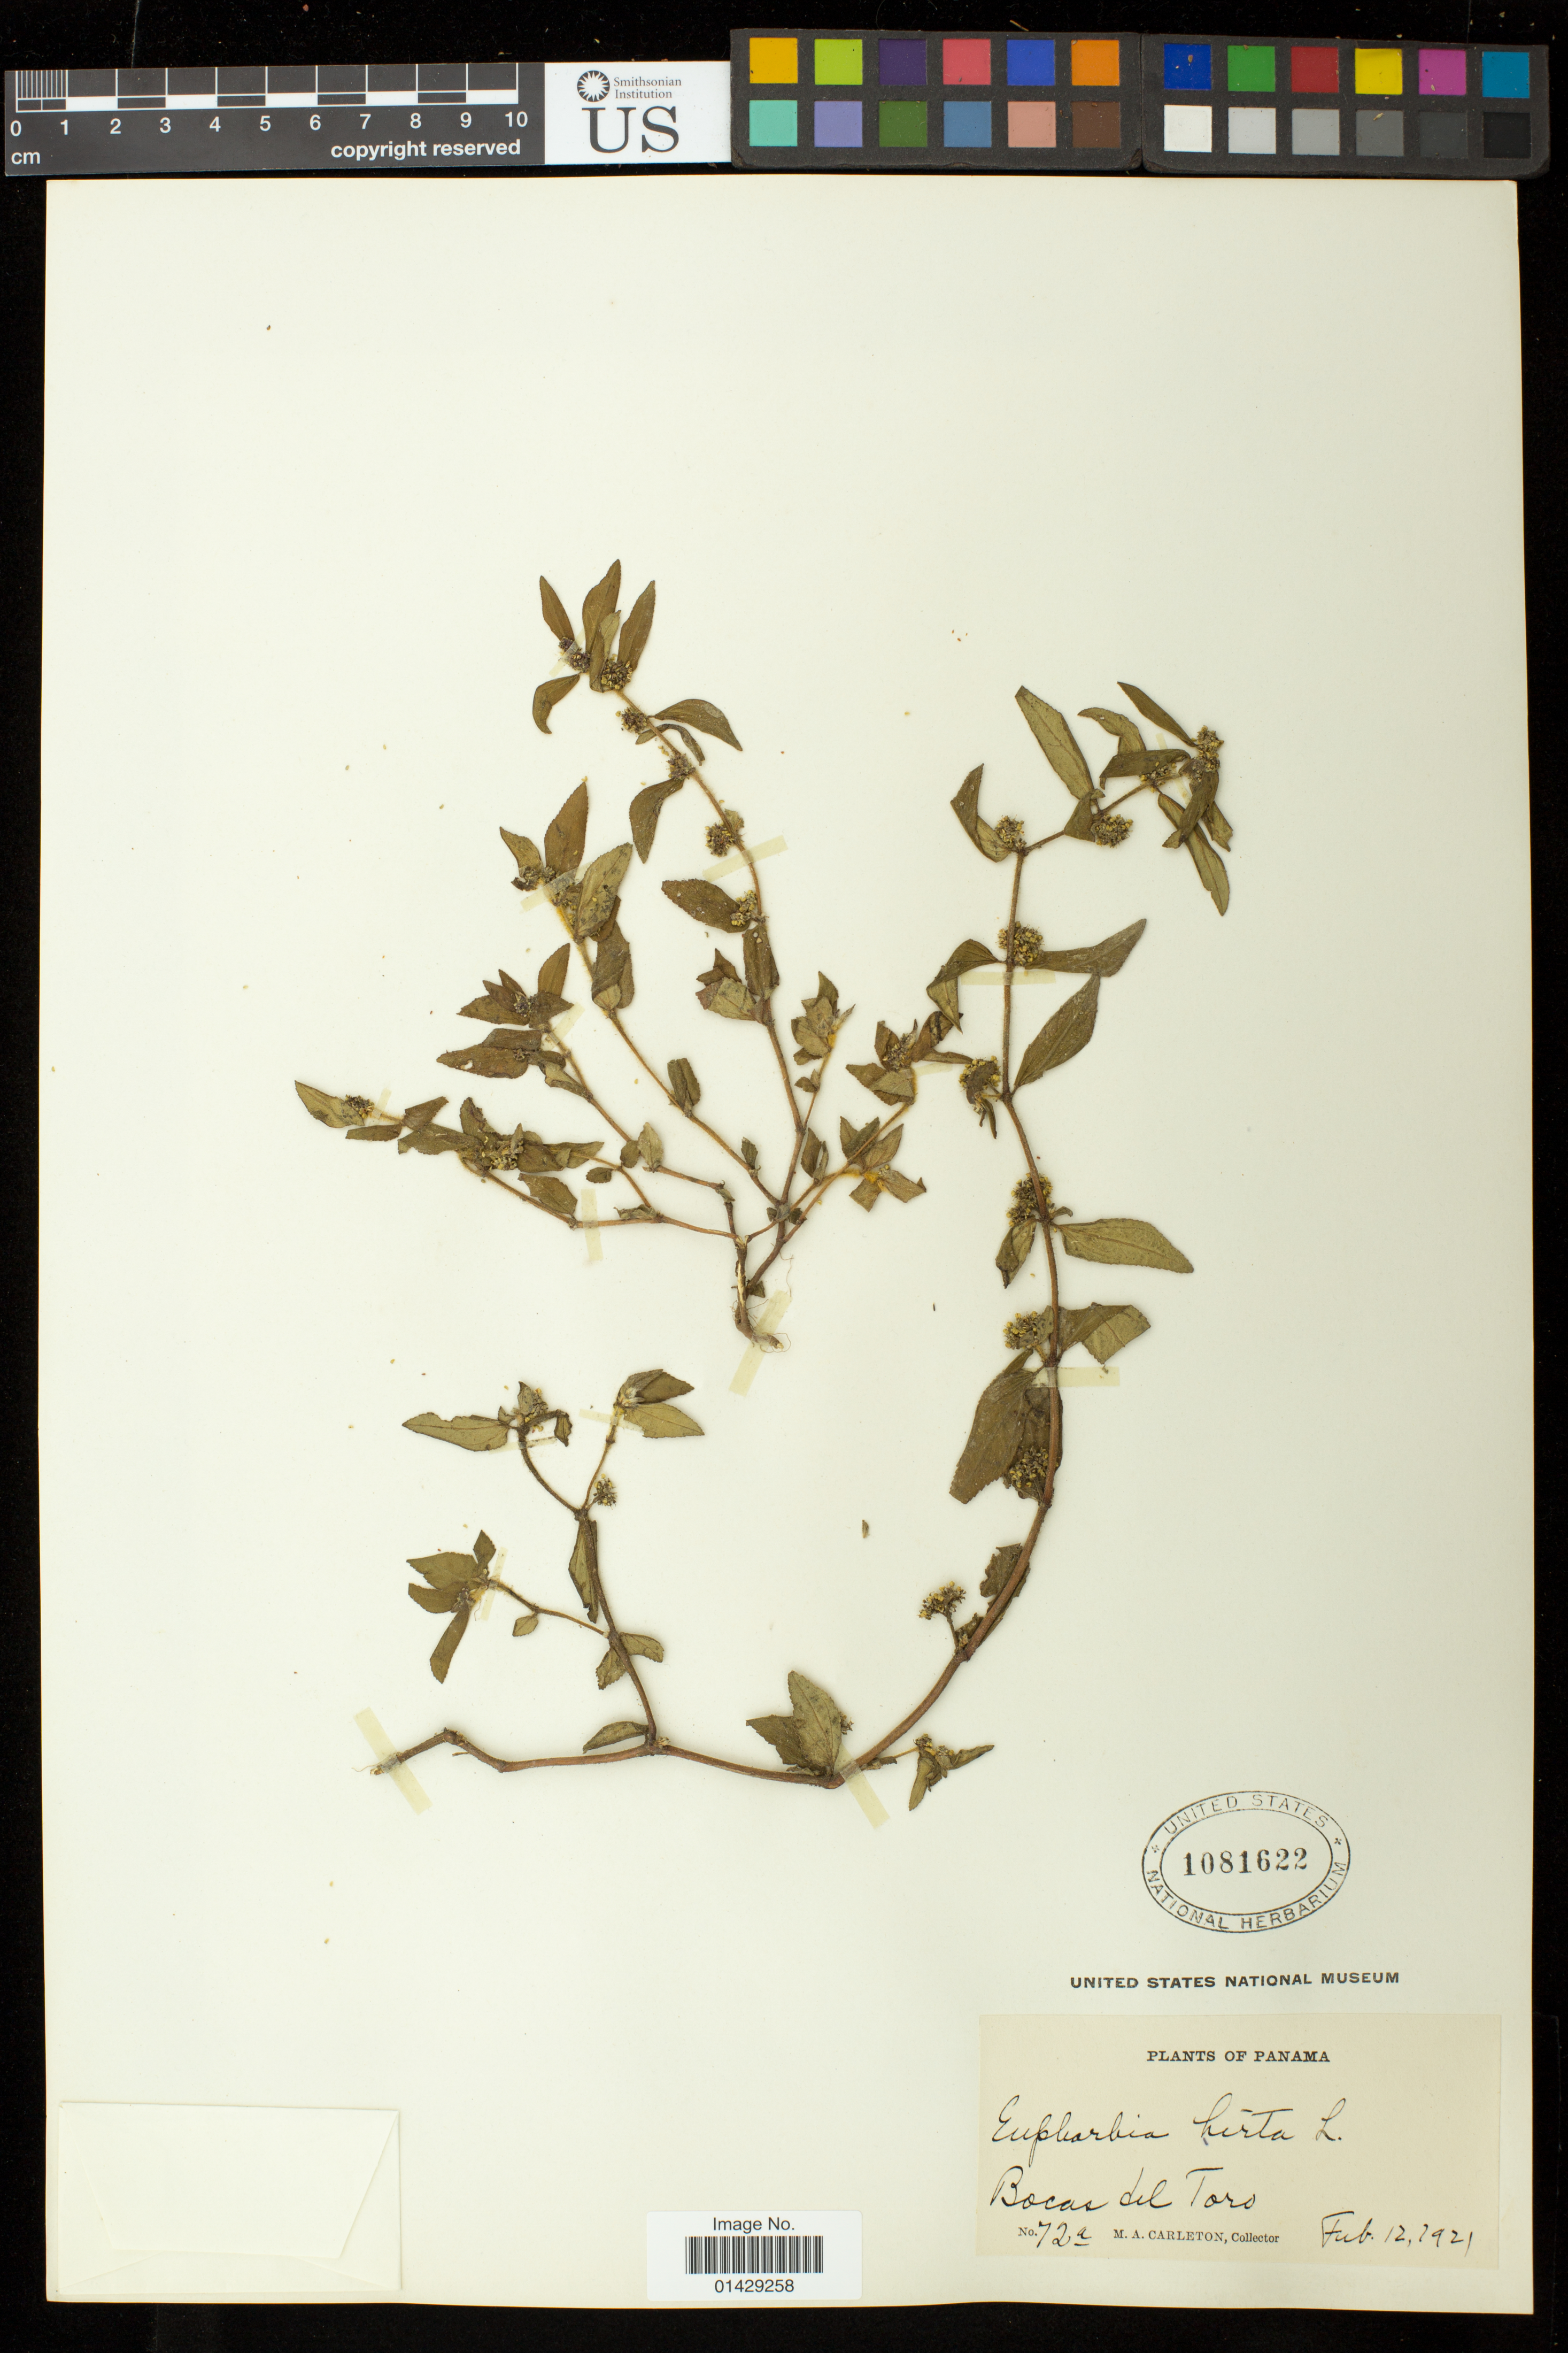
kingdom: Plantae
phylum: Tracheophyta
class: Magnoliopsida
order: Malpighiales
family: Euphorbiaceae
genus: Euphorbia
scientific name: Euphorbia hirta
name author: L.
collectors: M. A. Carleton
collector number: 72a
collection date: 1921-02-12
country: Panama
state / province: Bocas del Toro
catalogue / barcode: US 1081622